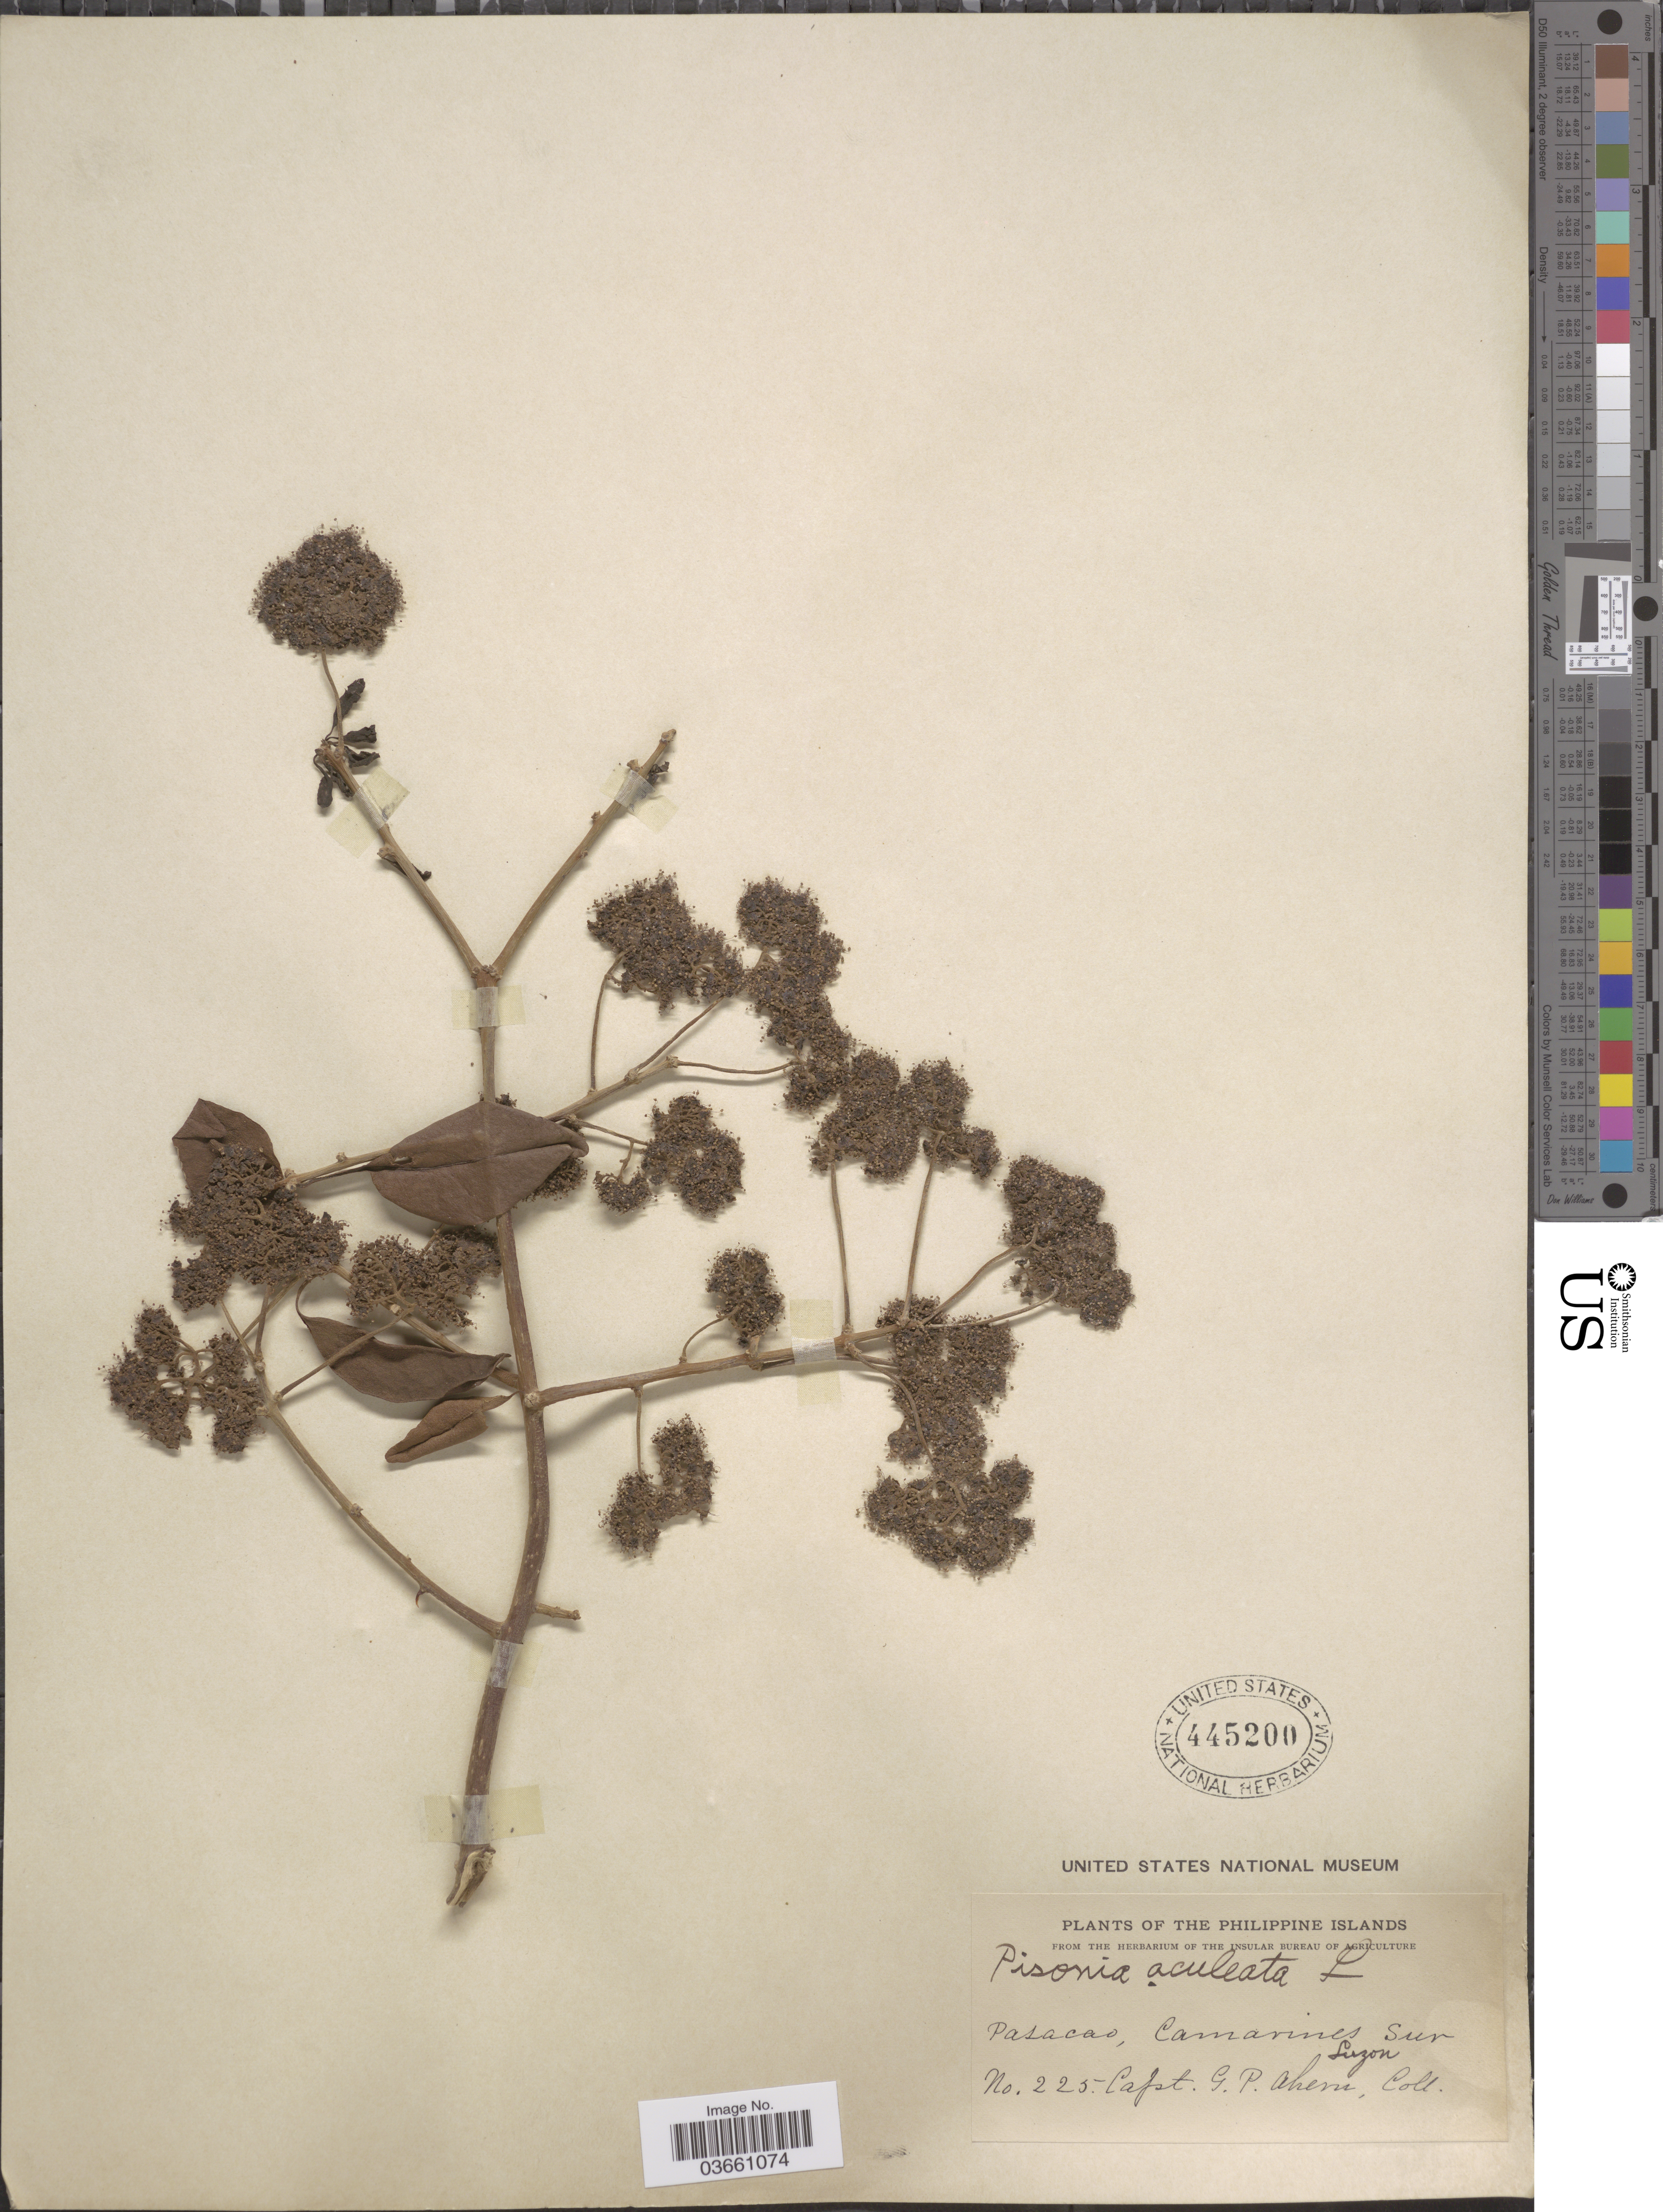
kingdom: Plantae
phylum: Tracheophyta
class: Magnoliopsida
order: Caryophyllales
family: Nyctaginaceae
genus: Pisonia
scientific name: Pisonia aculeata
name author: L.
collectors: G. Ahern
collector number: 225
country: Philippines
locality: Pasacao, Camarines Sur. Luzon.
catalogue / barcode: US 445200